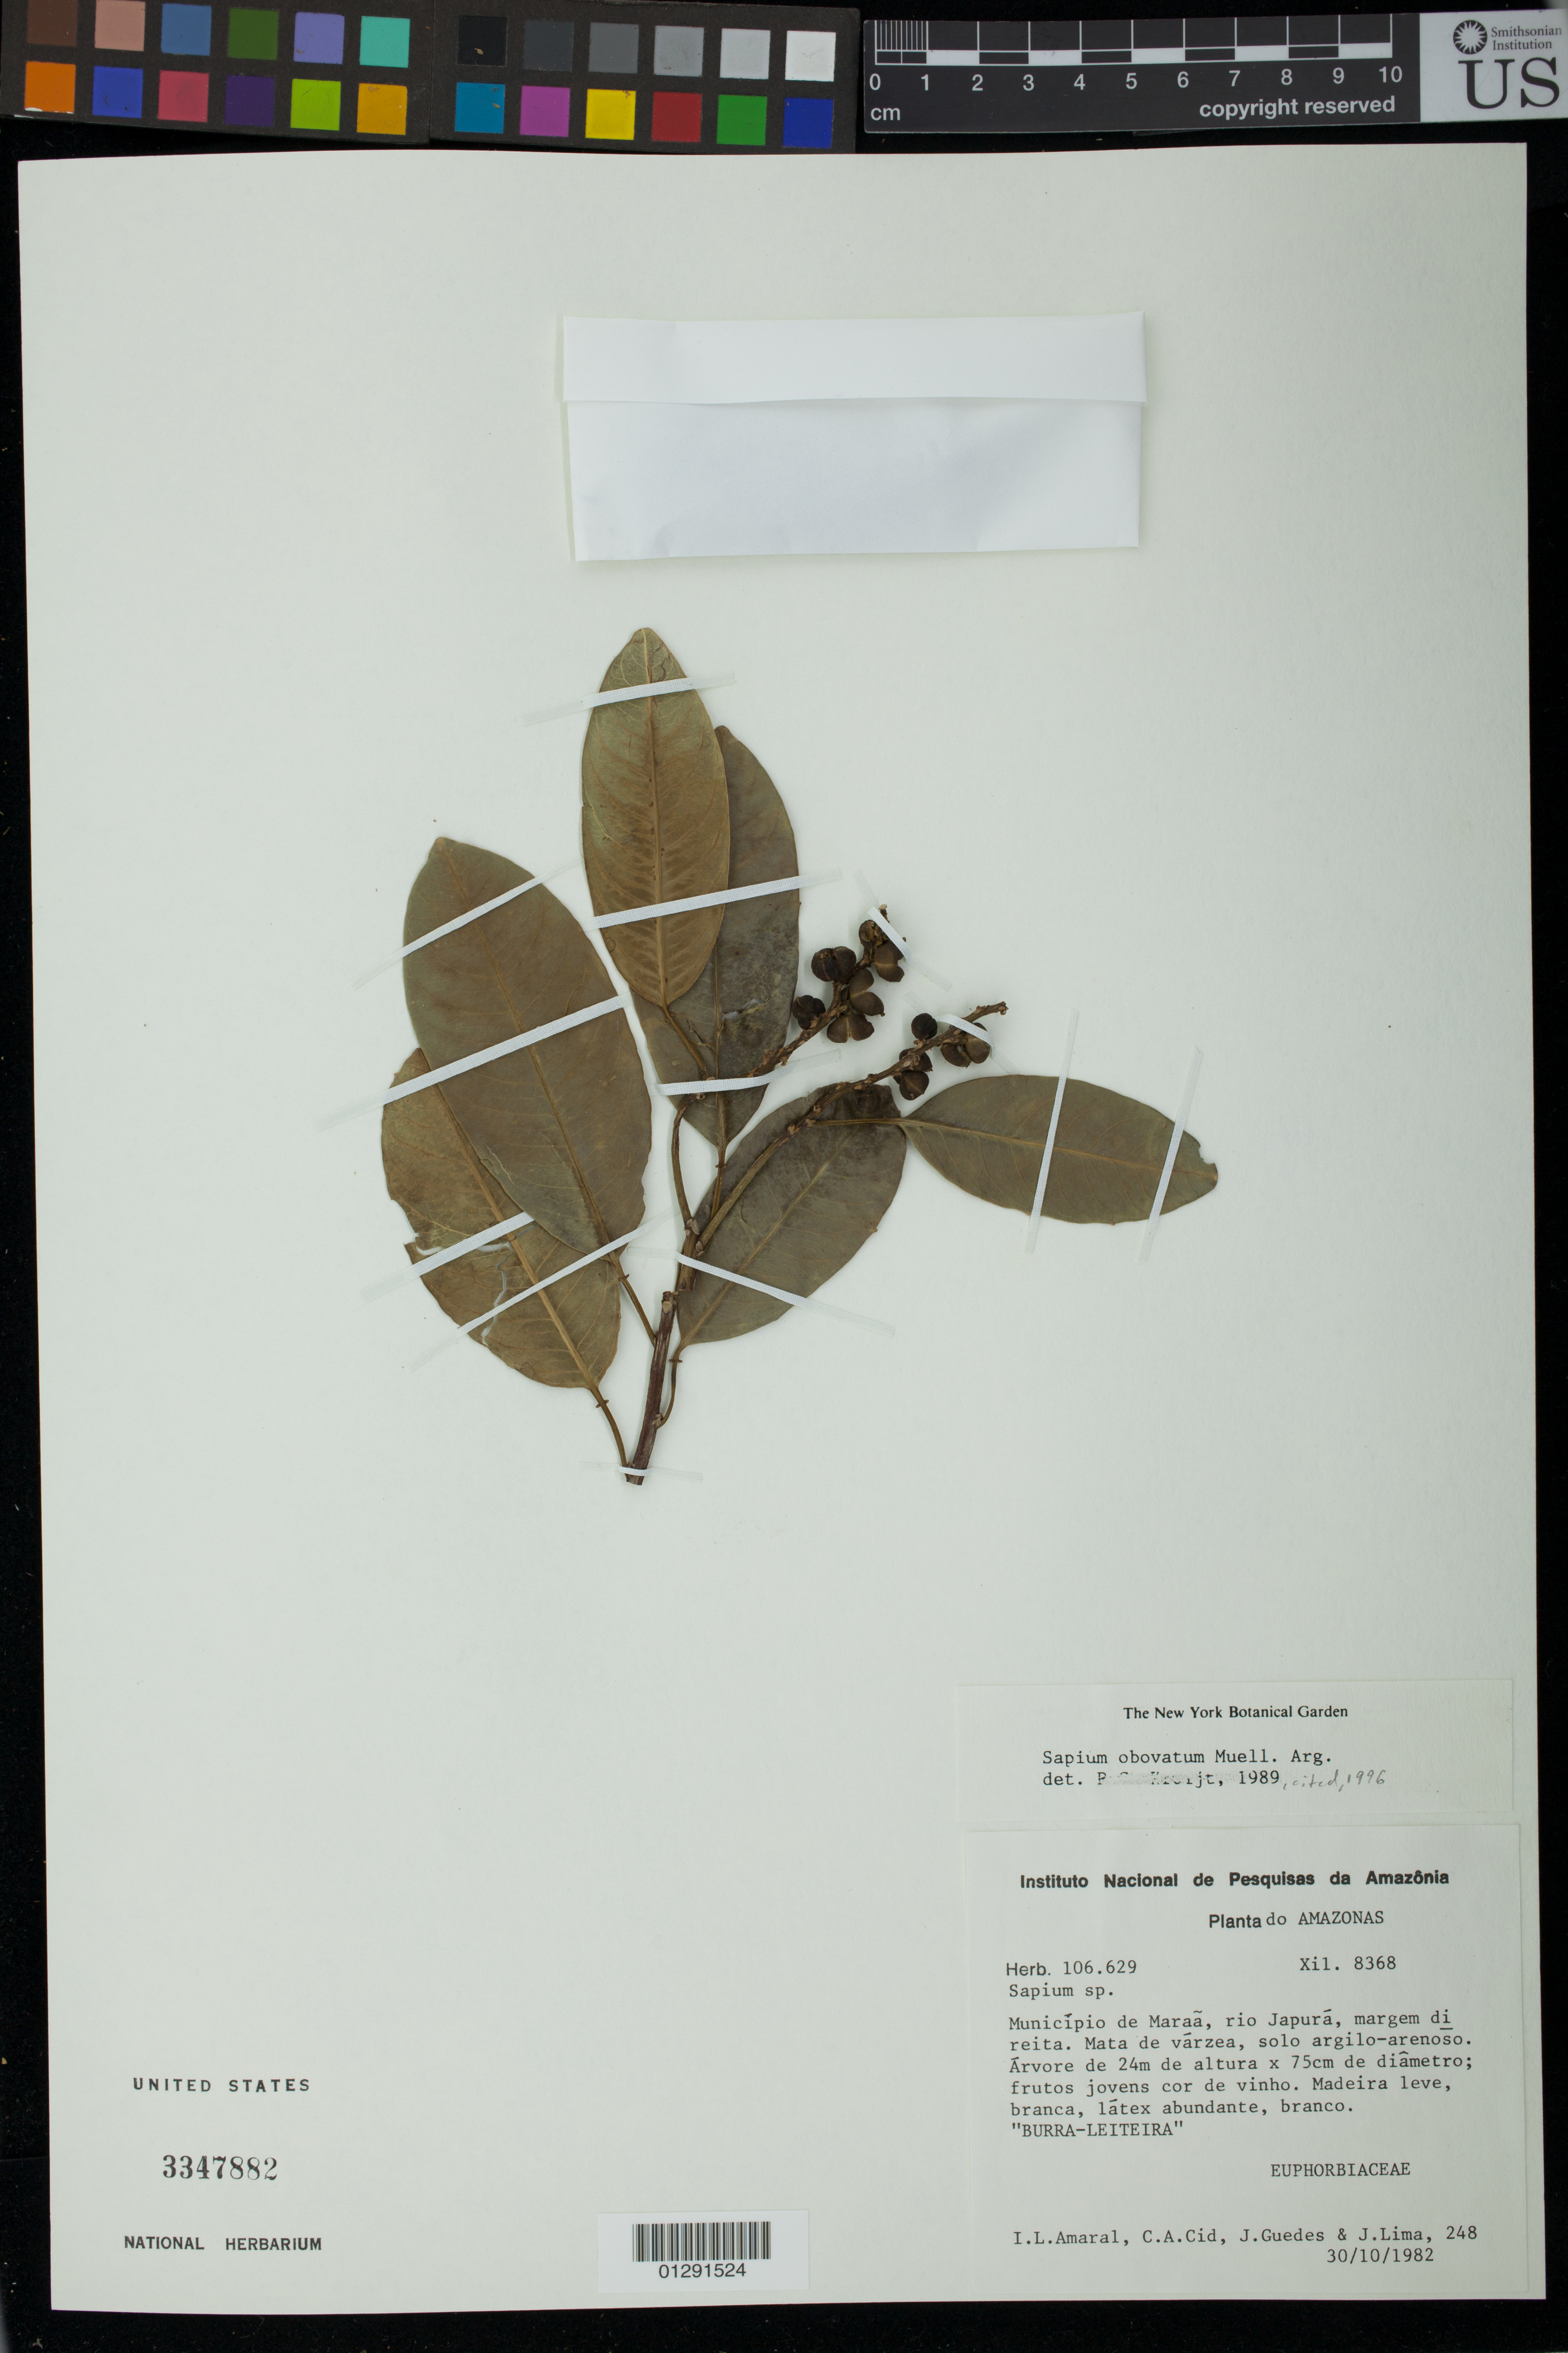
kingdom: Plantae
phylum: Tracheophyta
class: Magnoliopsida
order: Malpighiales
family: Euphorbiaceae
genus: Sapium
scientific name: Sapium obovatum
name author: Klotzsch ex Müll. Arg.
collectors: I. L. Amaral, C. A. Cid Ferreira, J. Guedes & J. Lima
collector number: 248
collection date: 1982-10-30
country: Brazil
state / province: Amazonas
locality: Municipio de Maraa, rio Japura, margem di reita.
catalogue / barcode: US 3347882